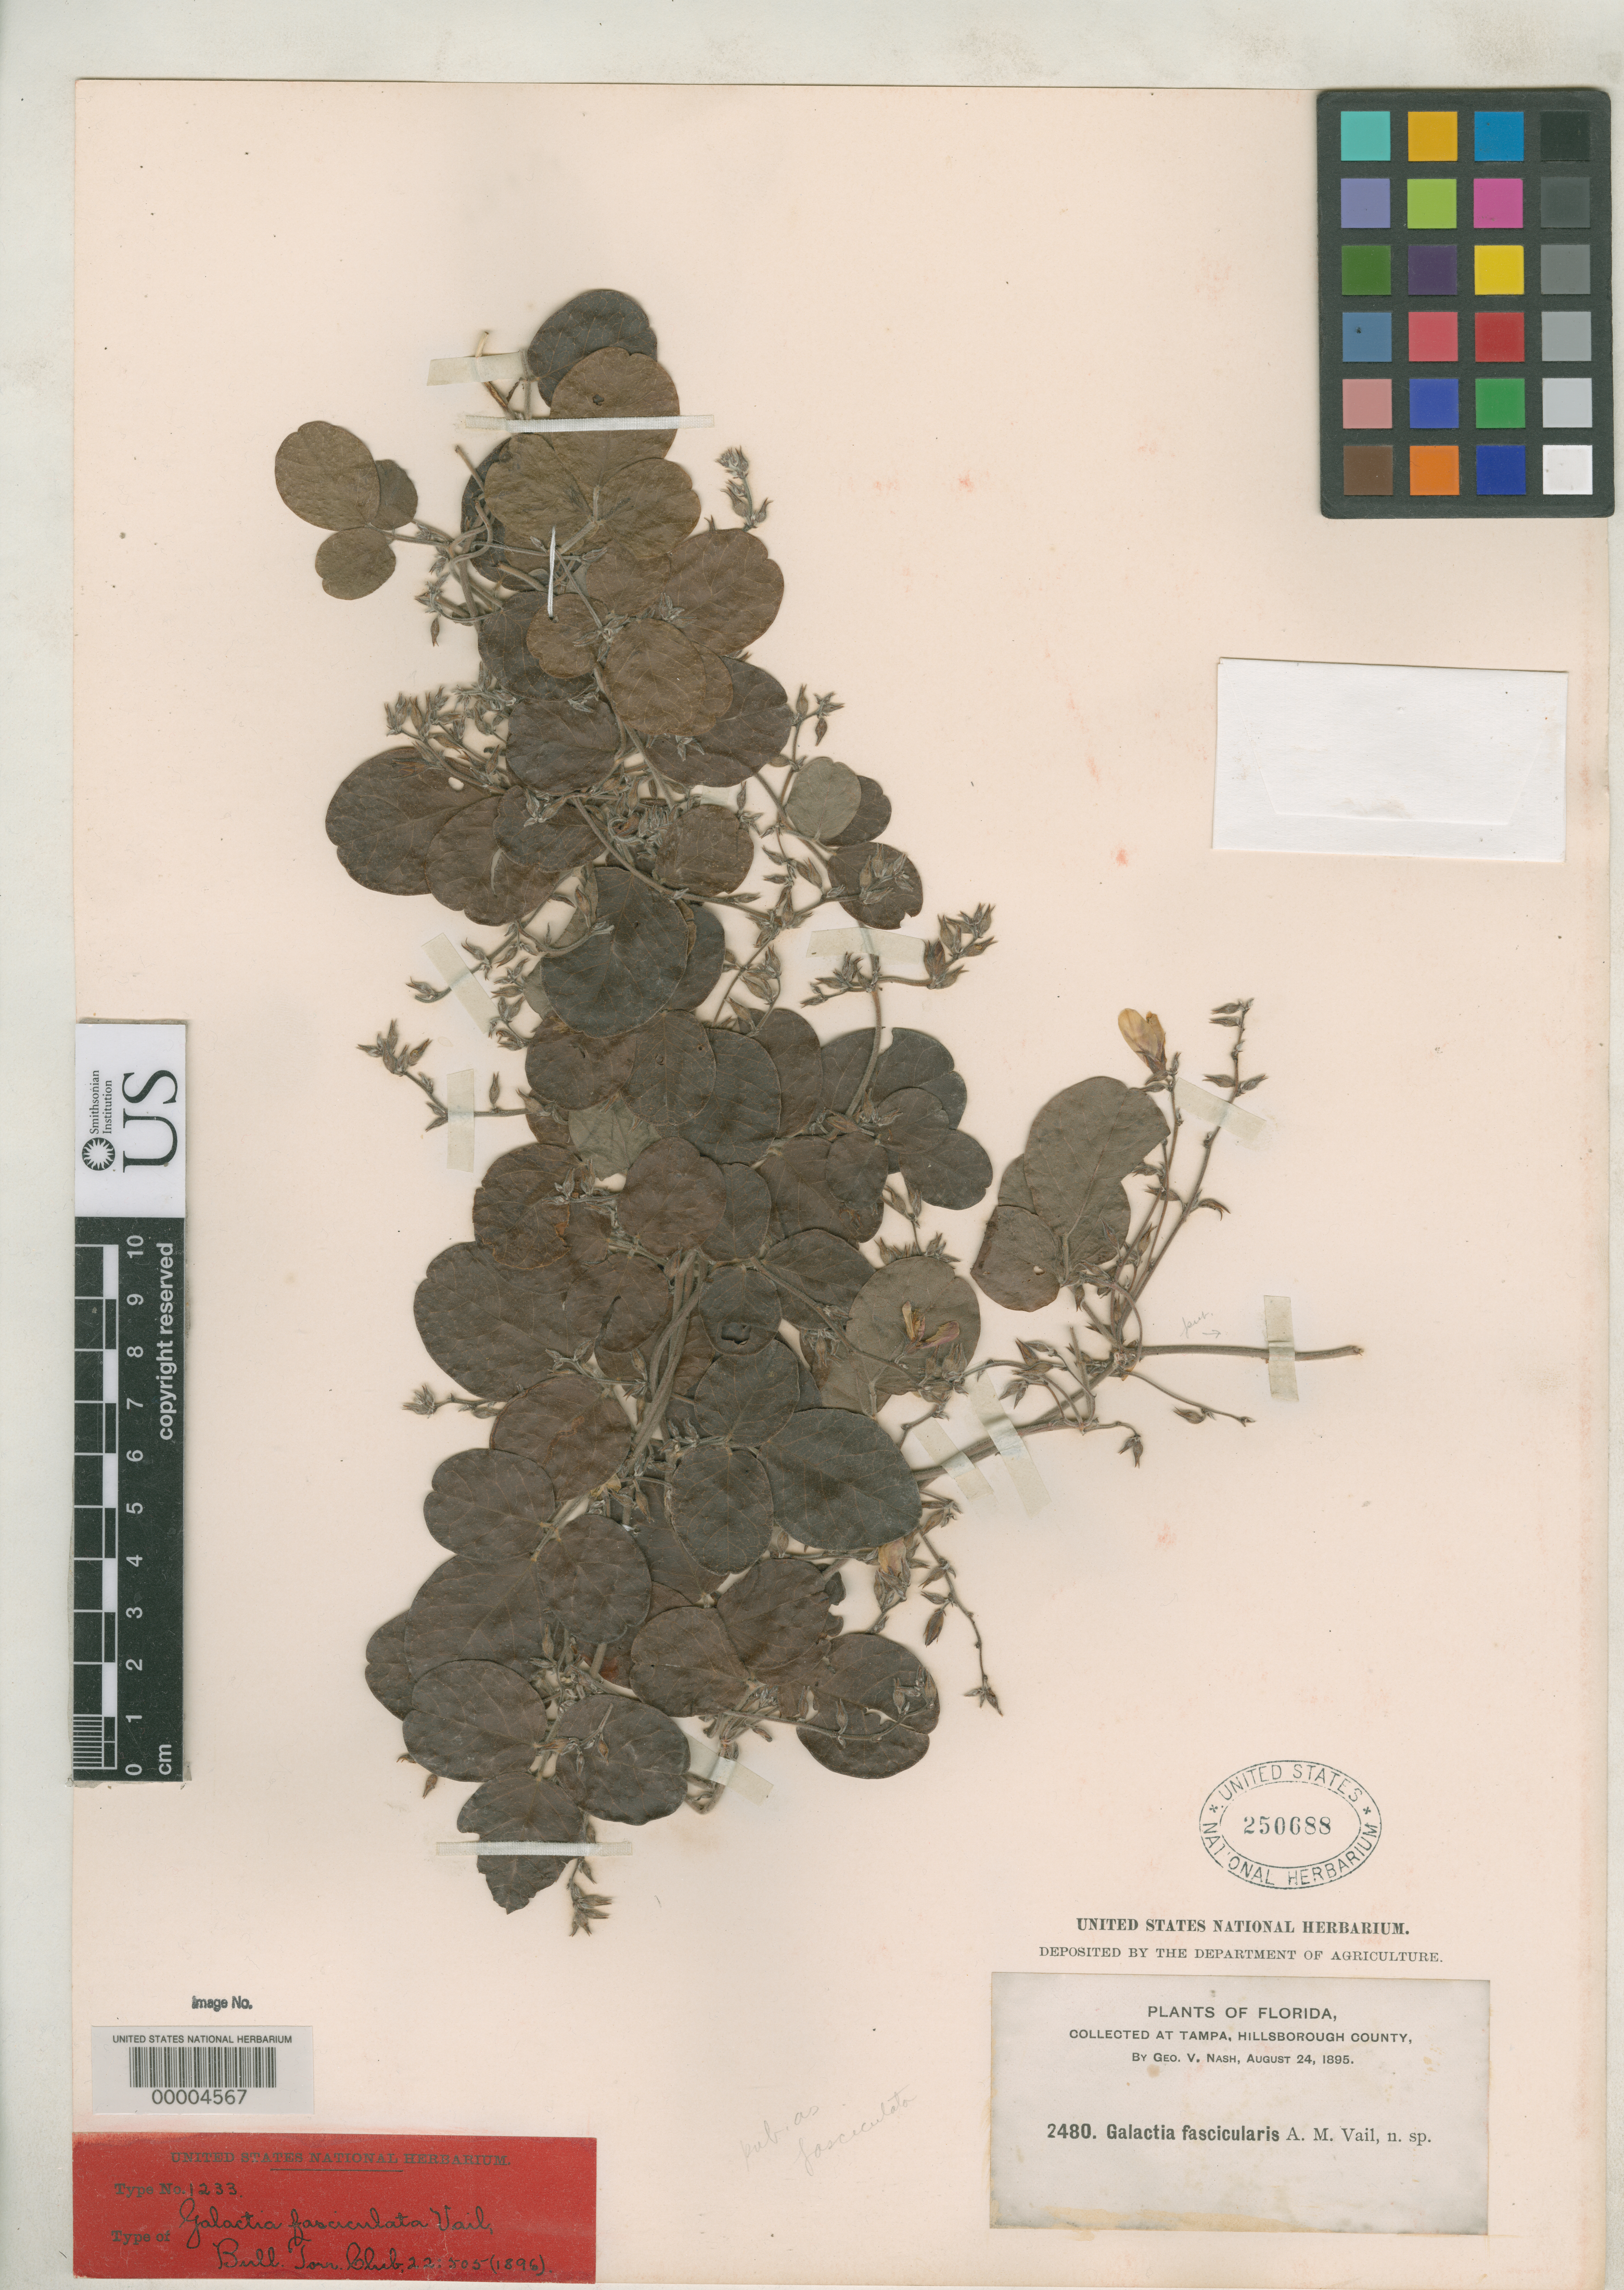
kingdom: Plantae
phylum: Tracheophyta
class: Magnoliopsida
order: Fabales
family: Fabaceae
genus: Galactia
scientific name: Galactia fasciculata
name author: Vail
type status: Isotype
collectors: G. V. Nash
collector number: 2480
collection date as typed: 24 Aug 1895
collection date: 1895-08-24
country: United States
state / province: Florida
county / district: Hillsborough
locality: Tampa.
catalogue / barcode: US 250688